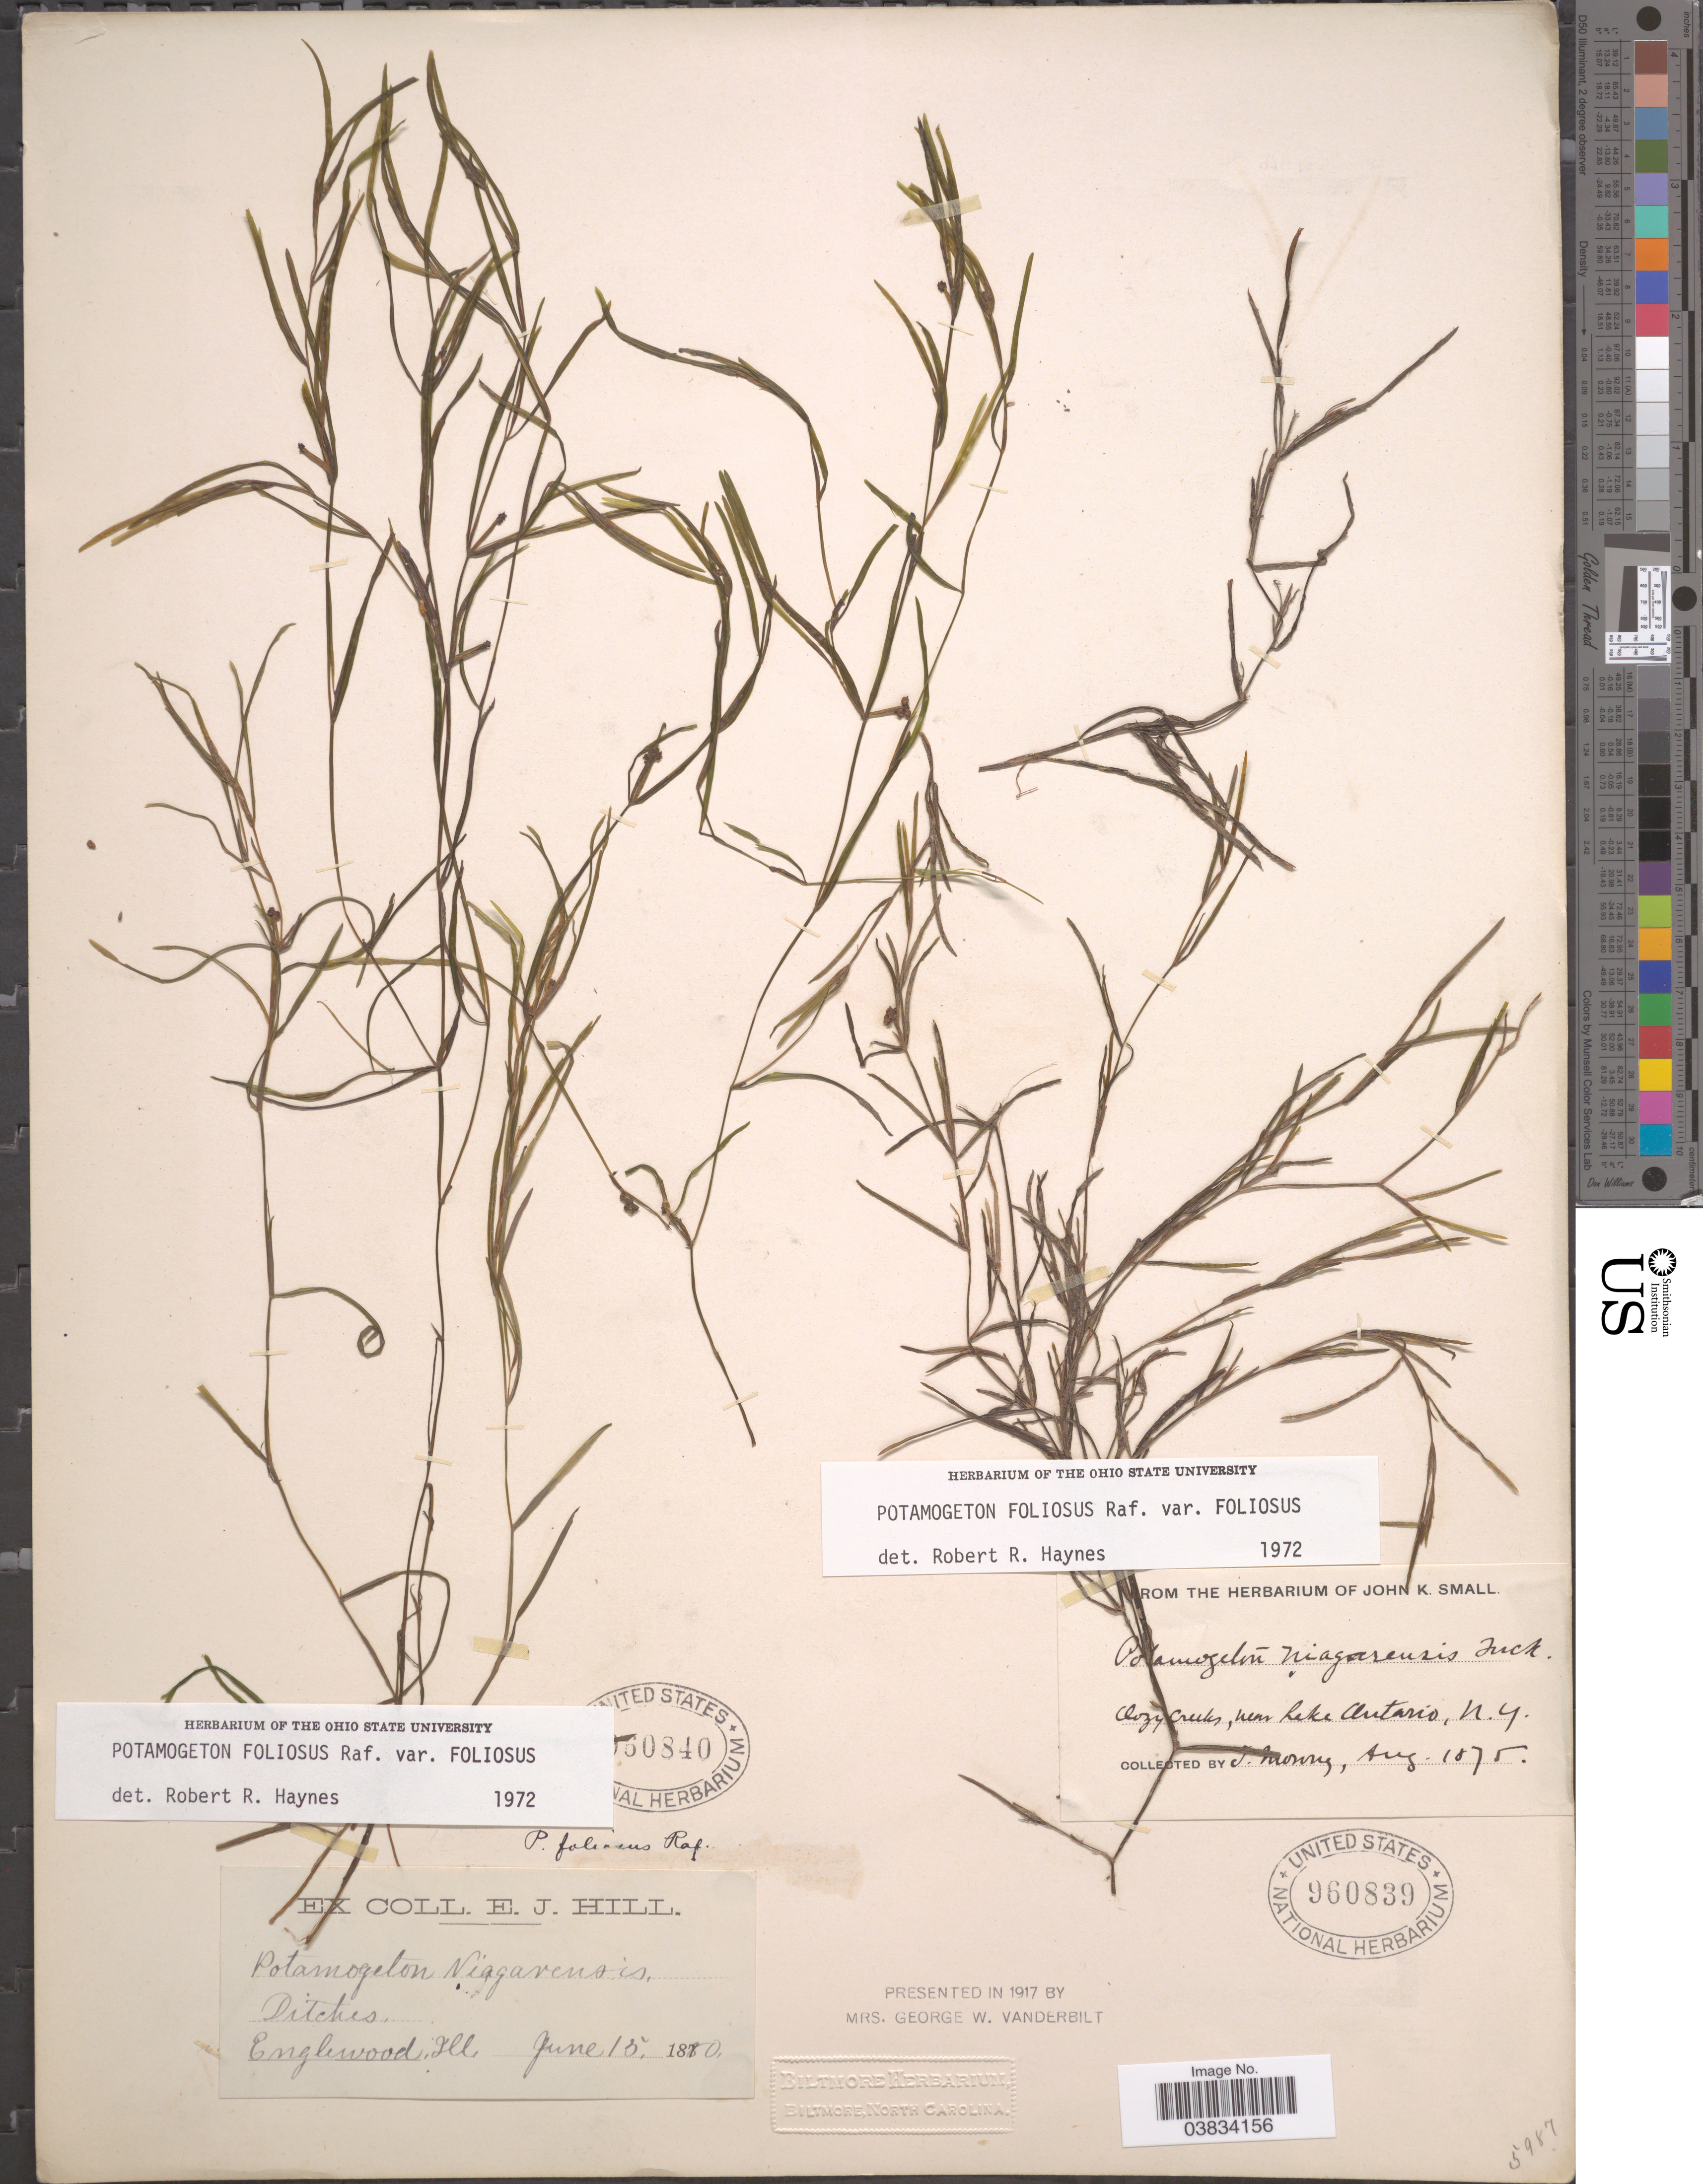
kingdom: Plantae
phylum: Tracheophyta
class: Liliopsida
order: Alismatales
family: Potamogetonaceae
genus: Potamogeton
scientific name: Potamogeton foliosus var. foliosus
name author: Raf.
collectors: E. J. Hill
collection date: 1880-06-15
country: United States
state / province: Illinois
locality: Englewood.